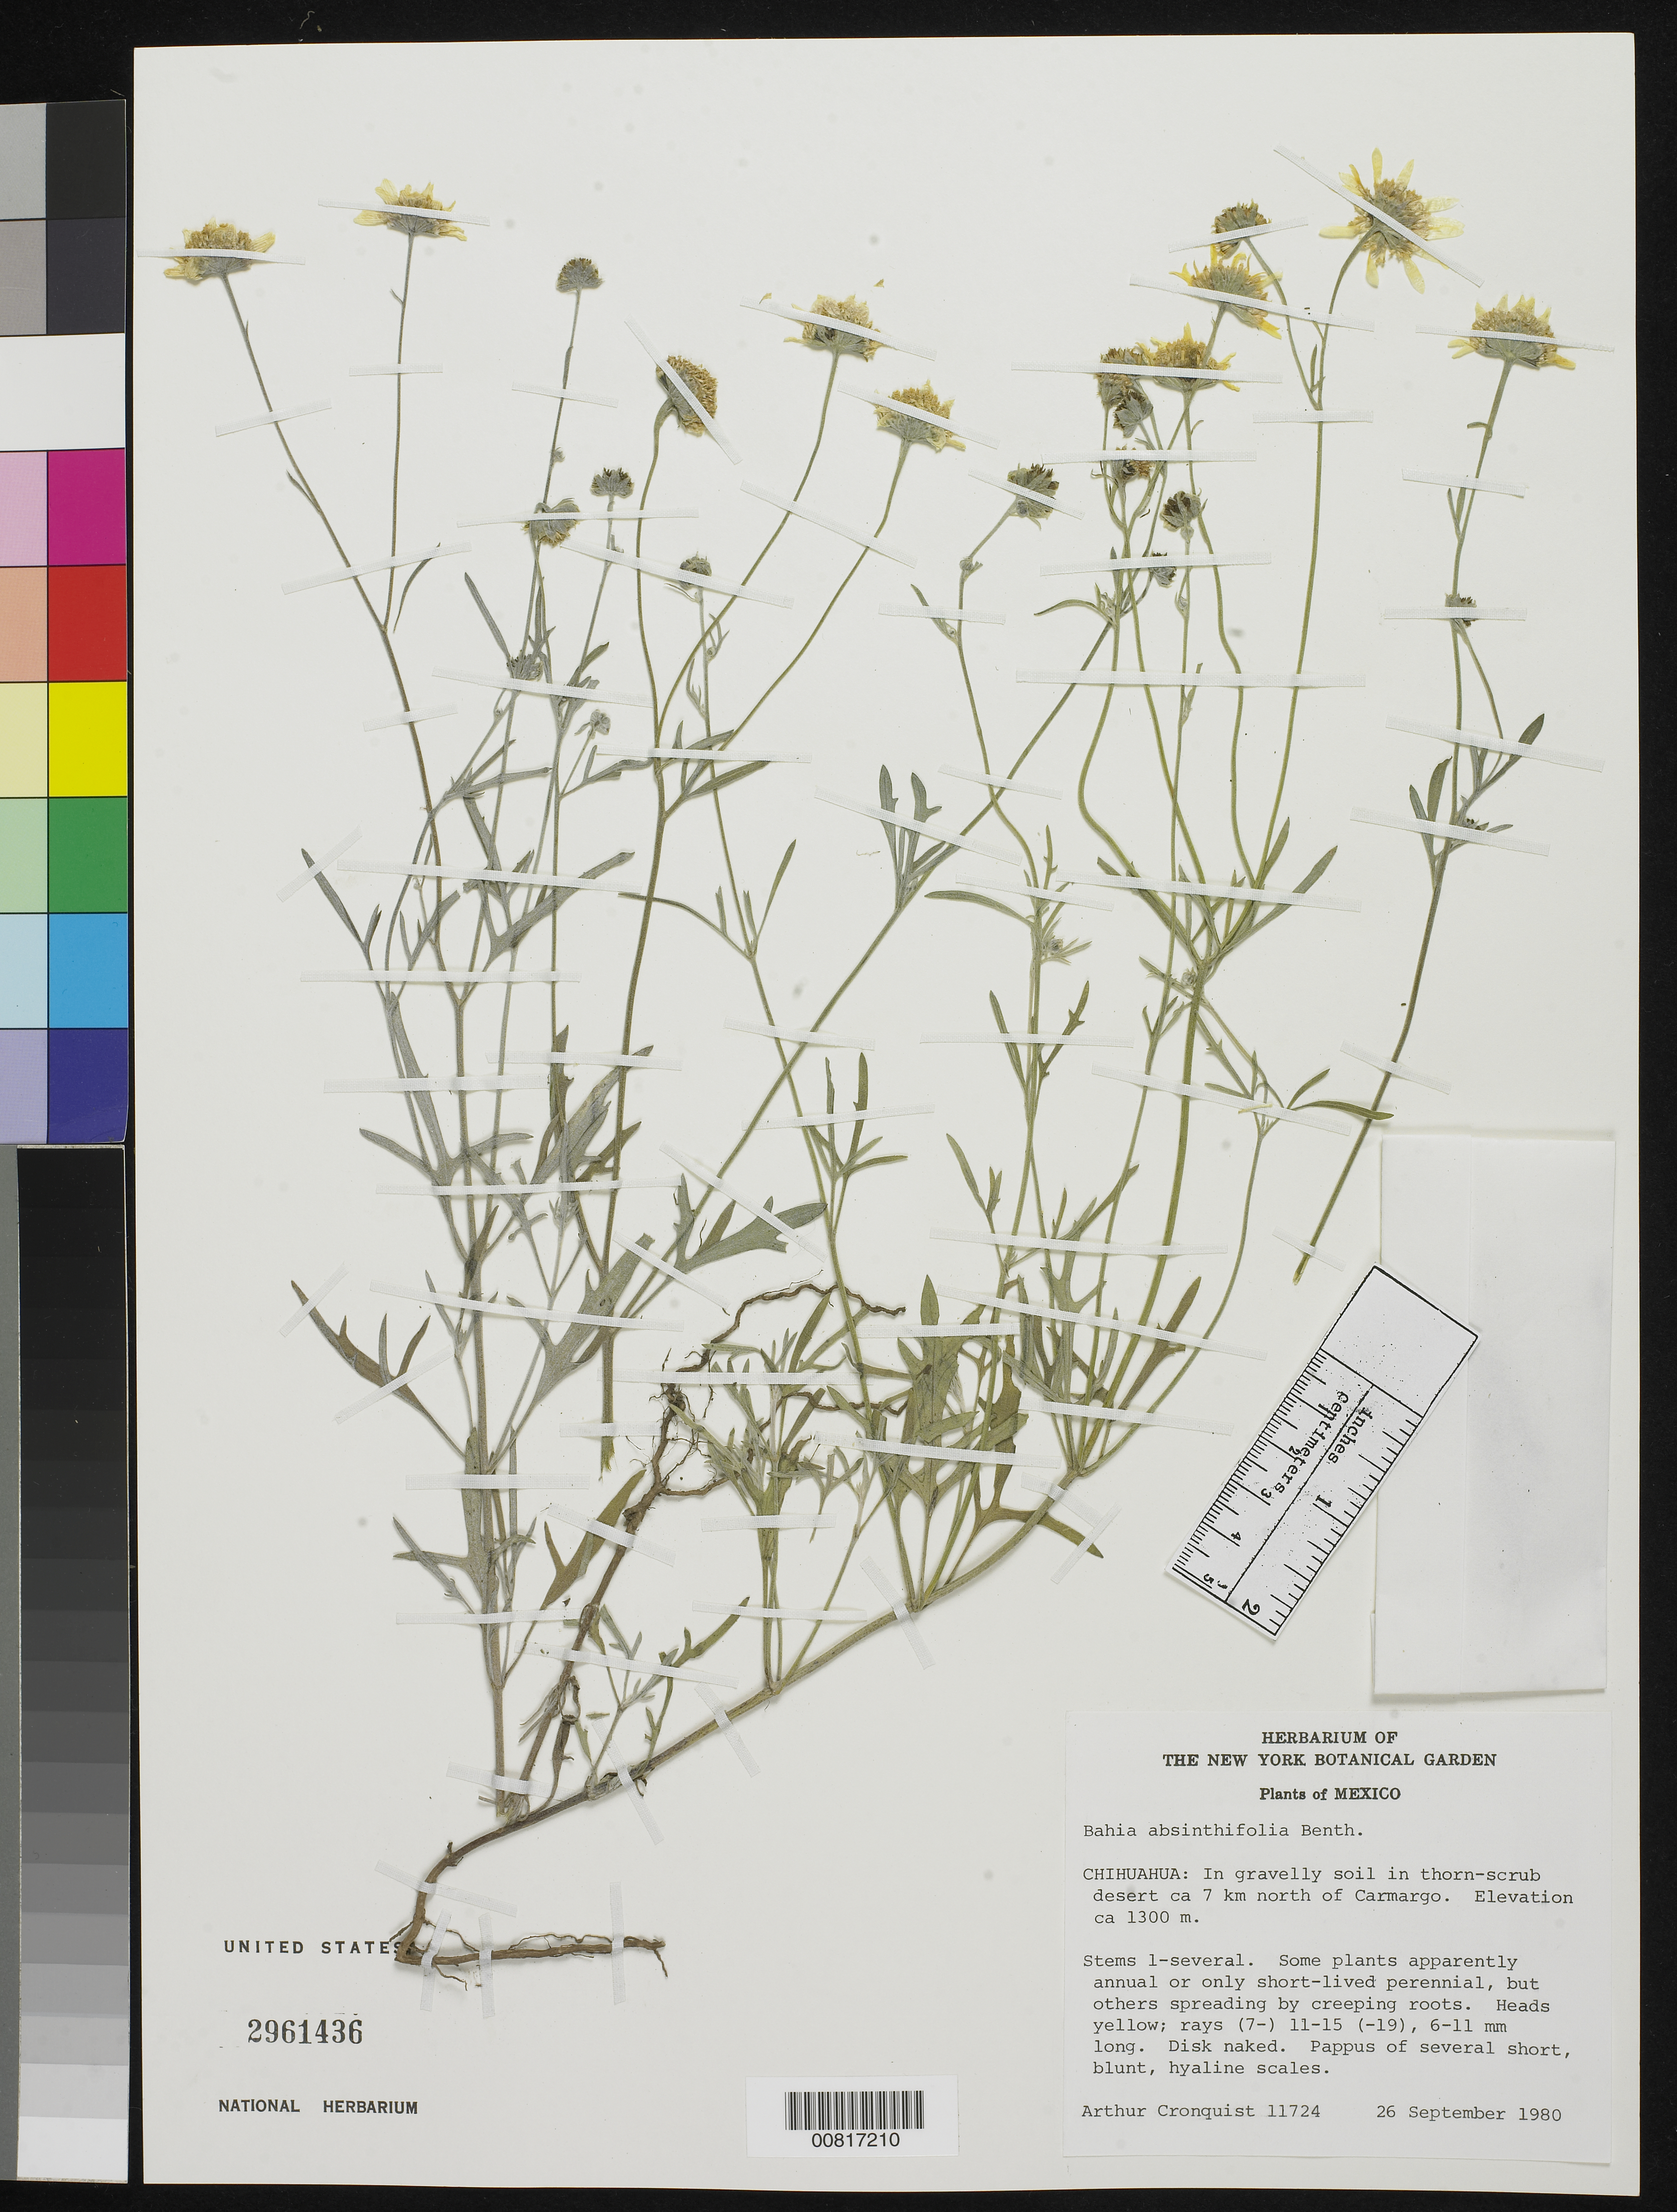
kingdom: Plantae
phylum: Tracheophyta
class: Magnoliopsida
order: Asterales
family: Asteraceae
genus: Bahia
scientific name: Bahia absinthifolia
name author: Benth.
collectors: A. J. Cronquist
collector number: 11724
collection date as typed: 26 Sep 1980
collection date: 1980-09-26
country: Mexico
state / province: Chihuahua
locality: ca 7 km north of Camargo, Chihuahua.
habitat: In gravelly soil in thorn-scrub desert.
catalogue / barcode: US 2961436